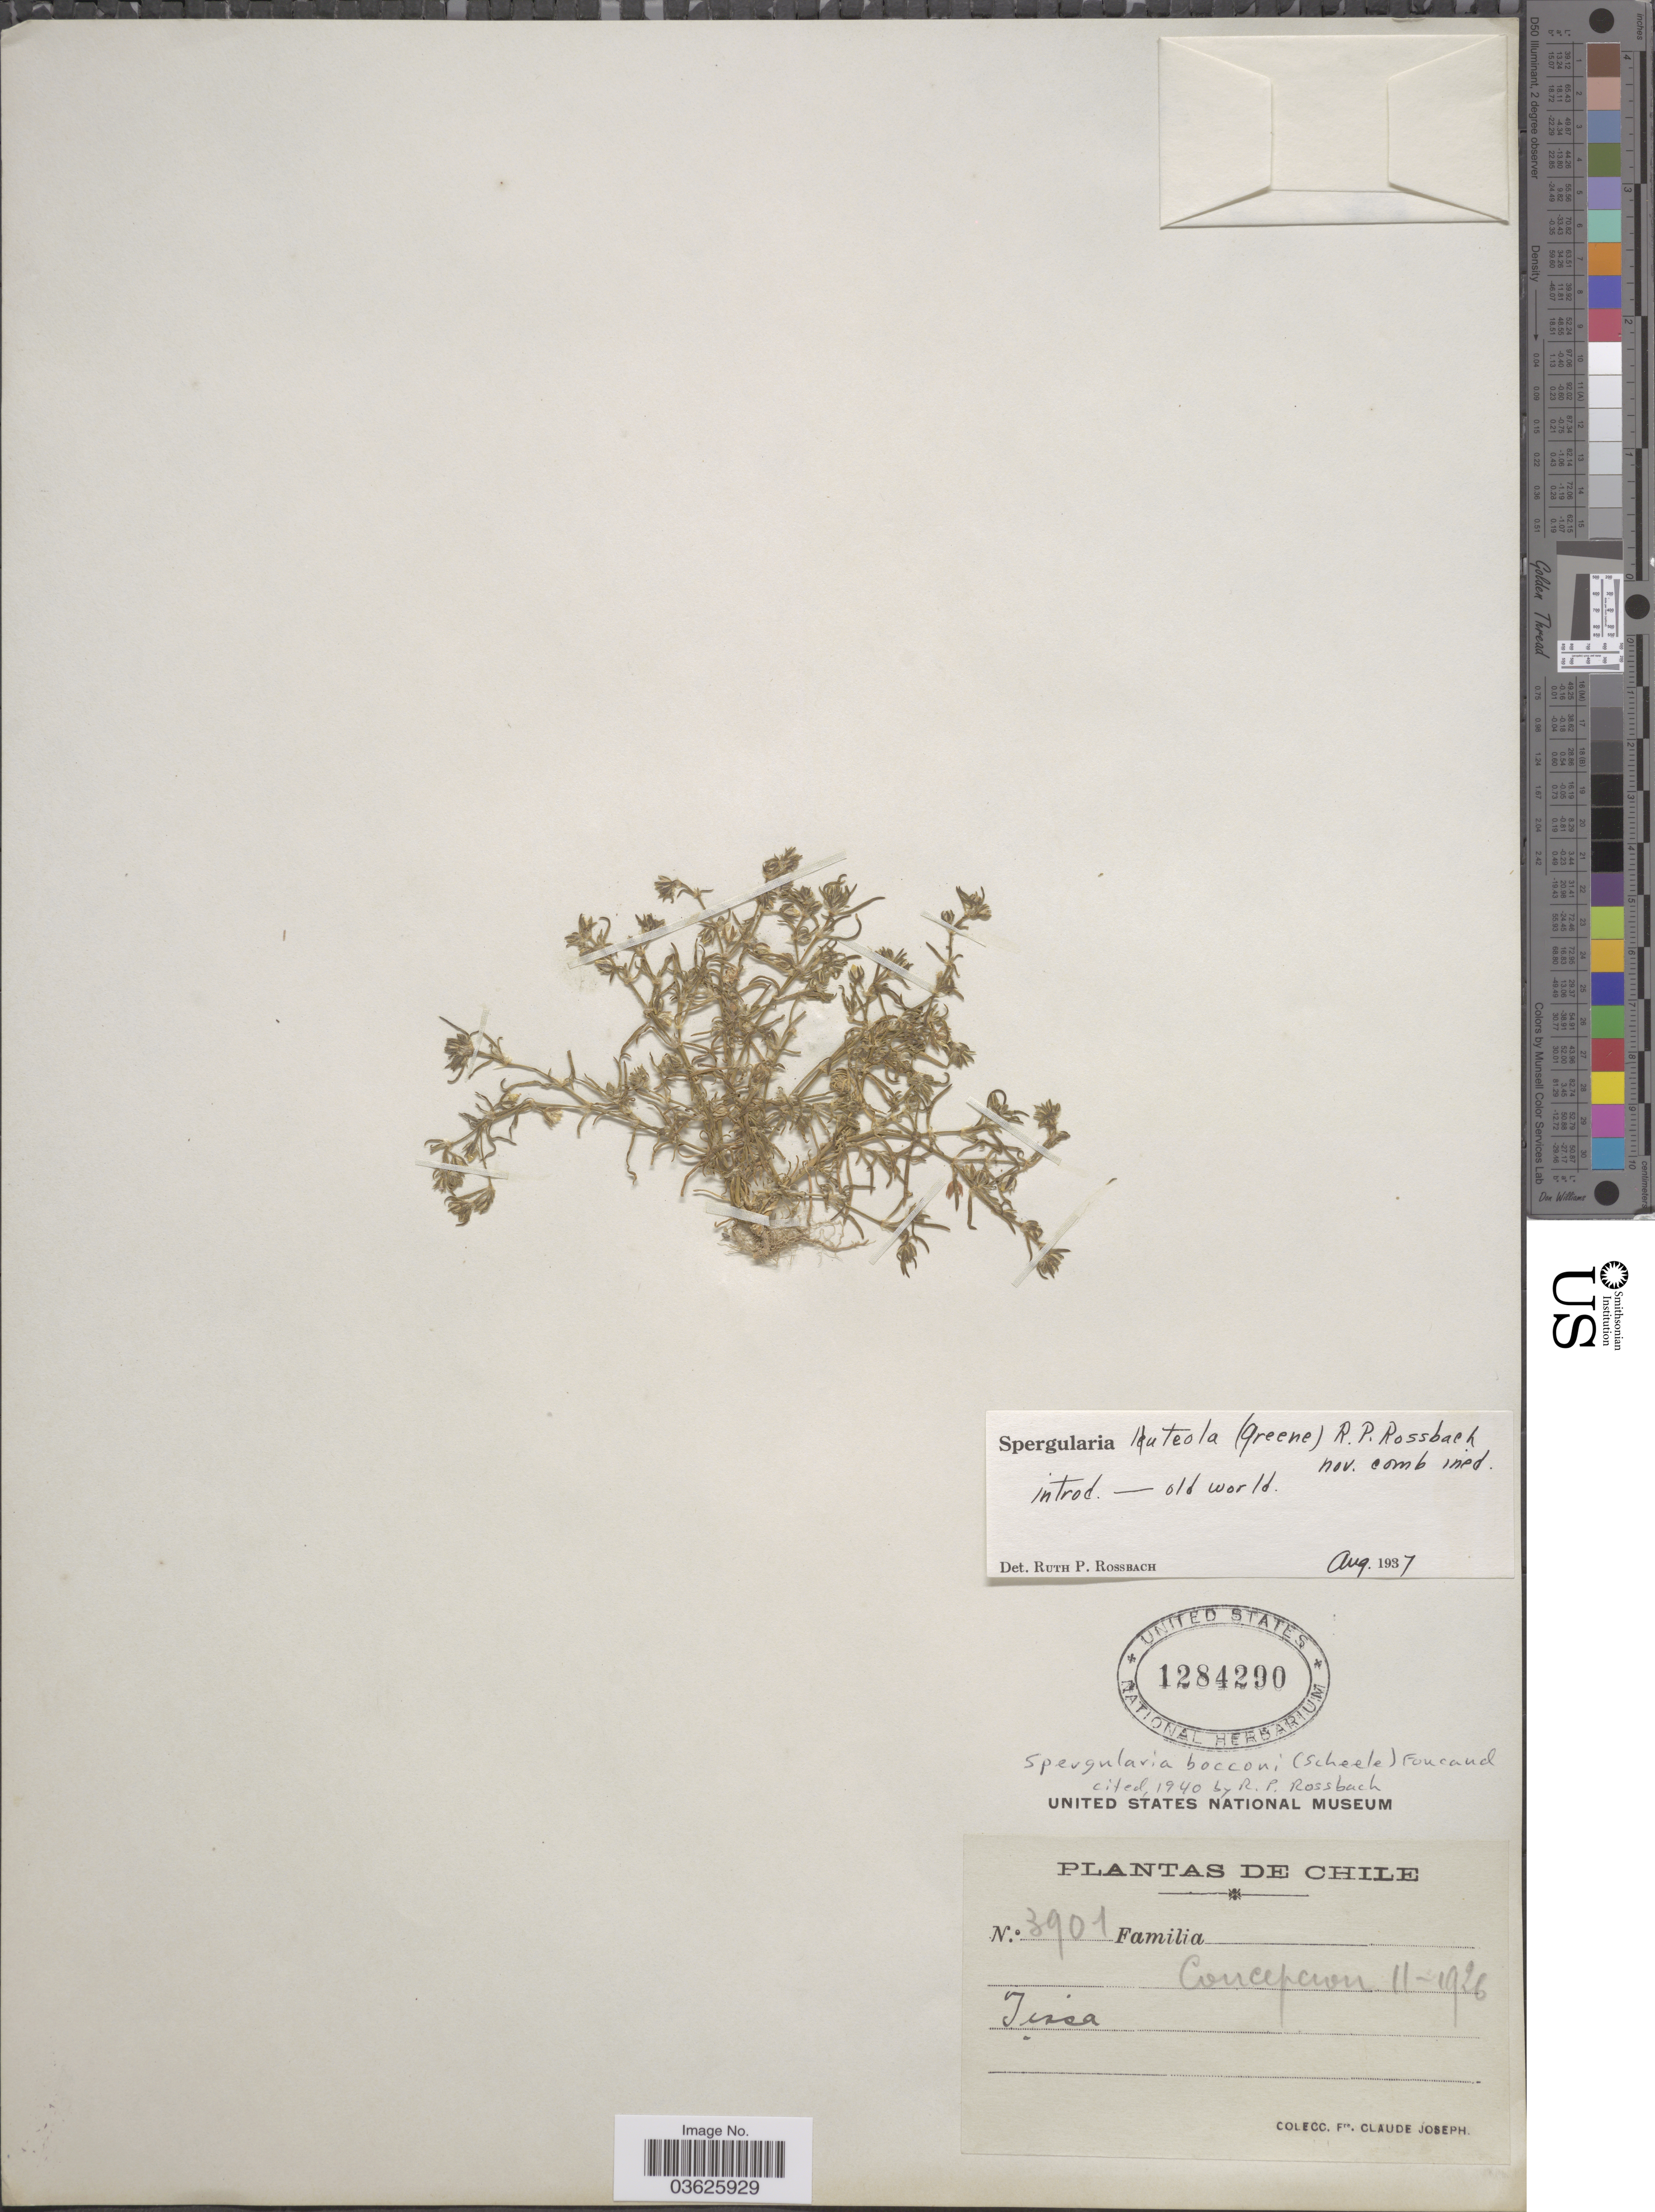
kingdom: Plantae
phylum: Tracheophyta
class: Magnoliopsida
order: Caryophyllales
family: Caryophyllaceae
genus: Spergularia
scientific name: Spergularia bocconi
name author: Foucaud ex Merino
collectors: Bro. Claude-Joseph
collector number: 3901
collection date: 1926-02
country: Chile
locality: Concepcion.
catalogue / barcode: US 1284290